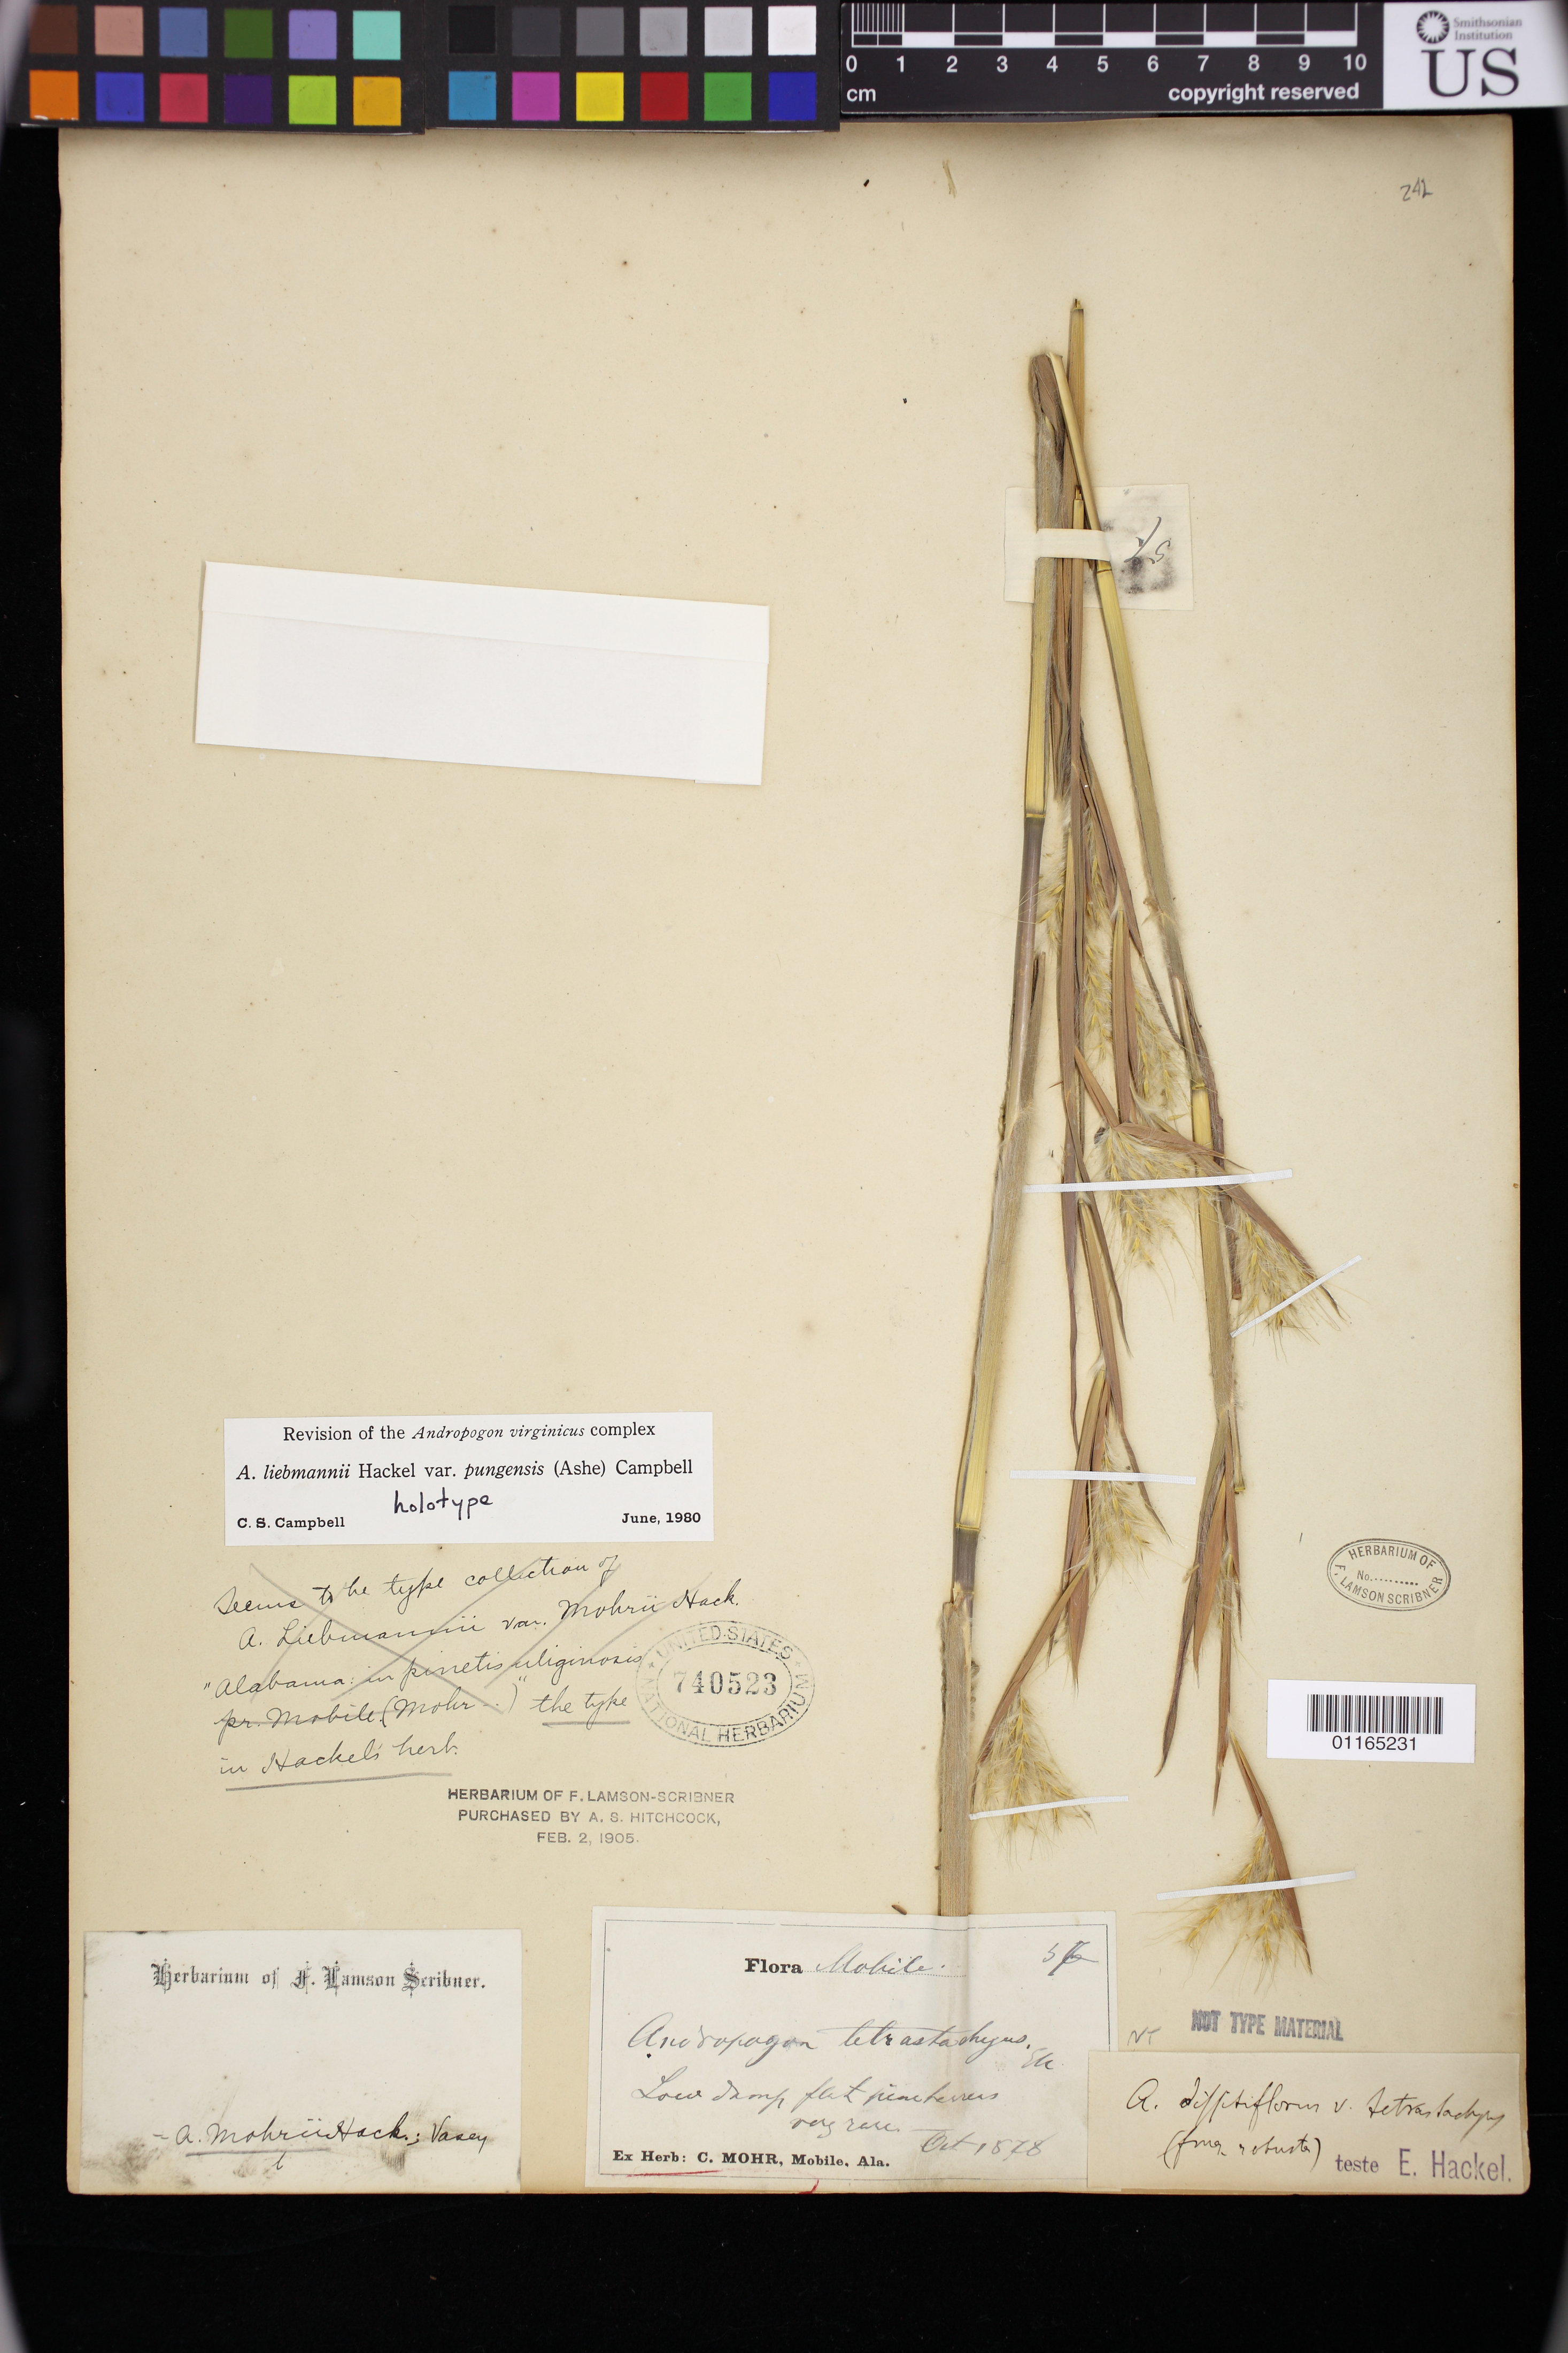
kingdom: Plantae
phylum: Tracheophyta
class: Liliopsida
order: Poales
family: Poaceae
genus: Vilfa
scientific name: Vilfa aenea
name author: Trin.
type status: Possible Type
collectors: G. H. von Langsdorff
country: Brazil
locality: In mantibus. altis pr. Tepico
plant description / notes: Fragmentary material of type (?) specimen ex herb. Trin. Dubiously a type, but possibly original material of Vilfa aenea Trin. (protologue cites only "Brasil.")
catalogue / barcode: US 998644